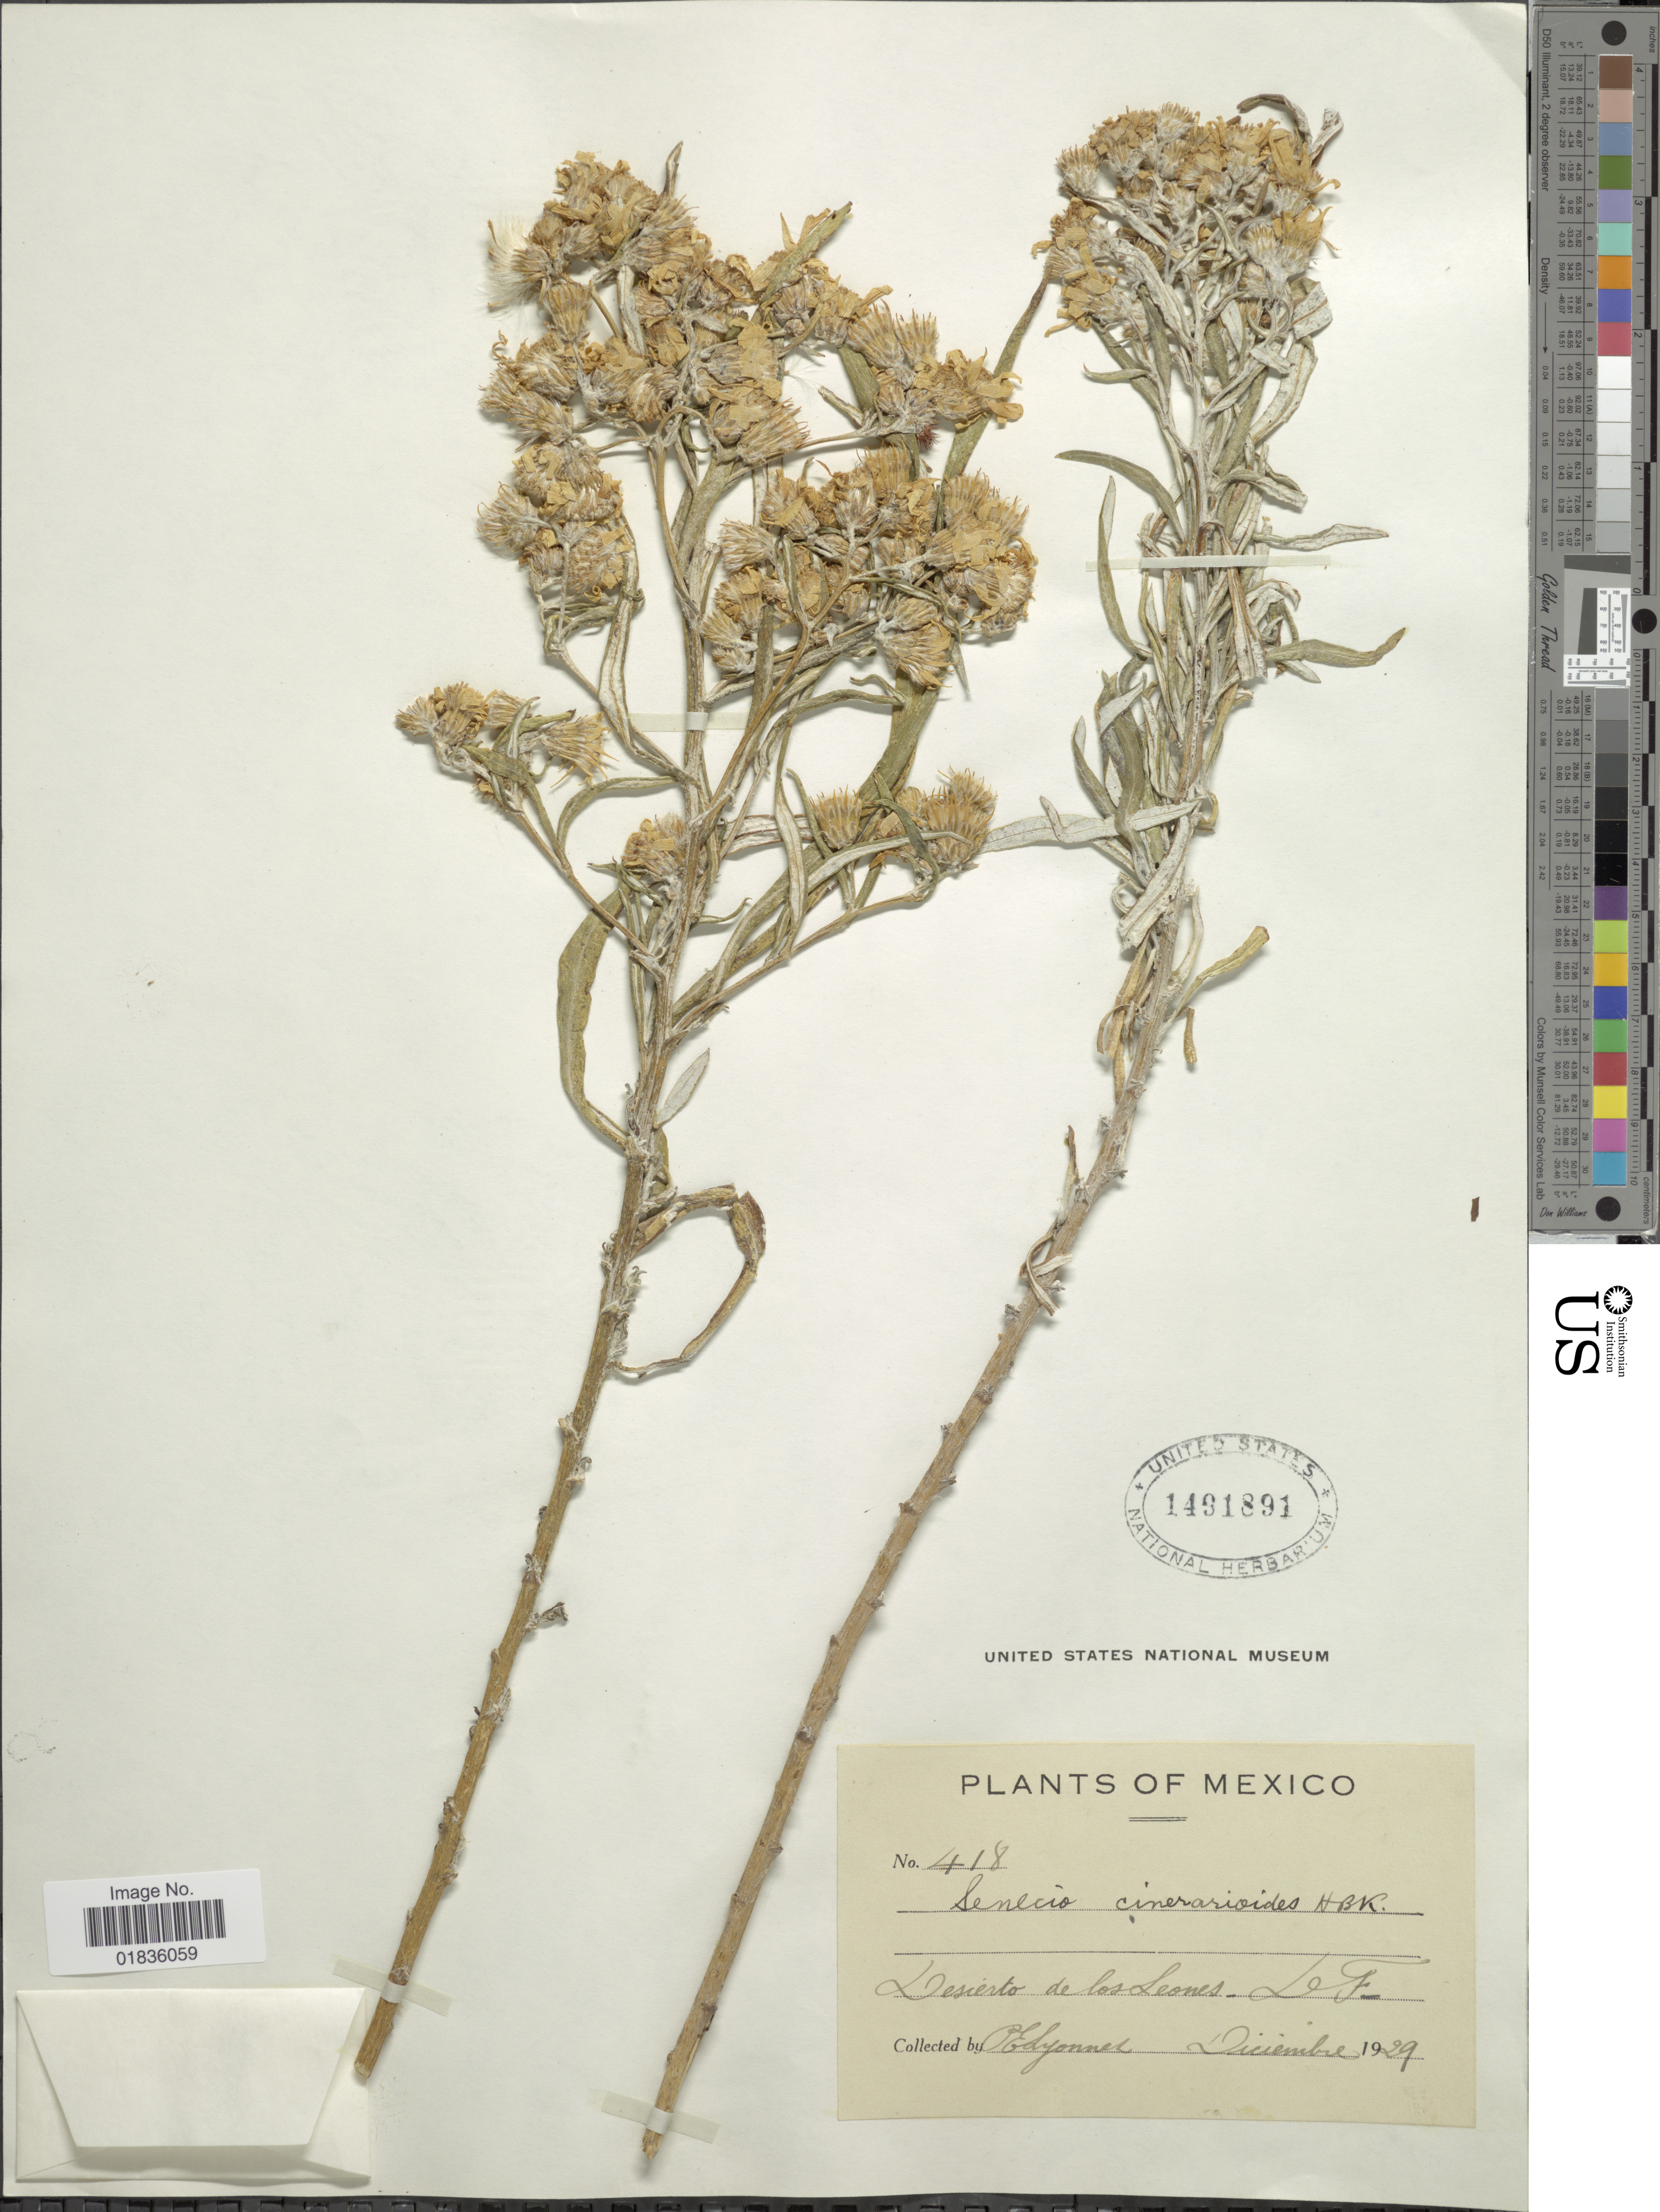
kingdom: Plantae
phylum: Tracheophyta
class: Magnoliopsida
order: Asterales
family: Asteraceae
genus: Senecio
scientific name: Senecio cinerarioides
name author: Kunth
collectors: C. Lyonnet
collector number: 418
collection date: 1929-12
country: Mexico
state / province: Distrito Federal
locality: Desierto de los Leones.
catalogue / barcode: US 1491891